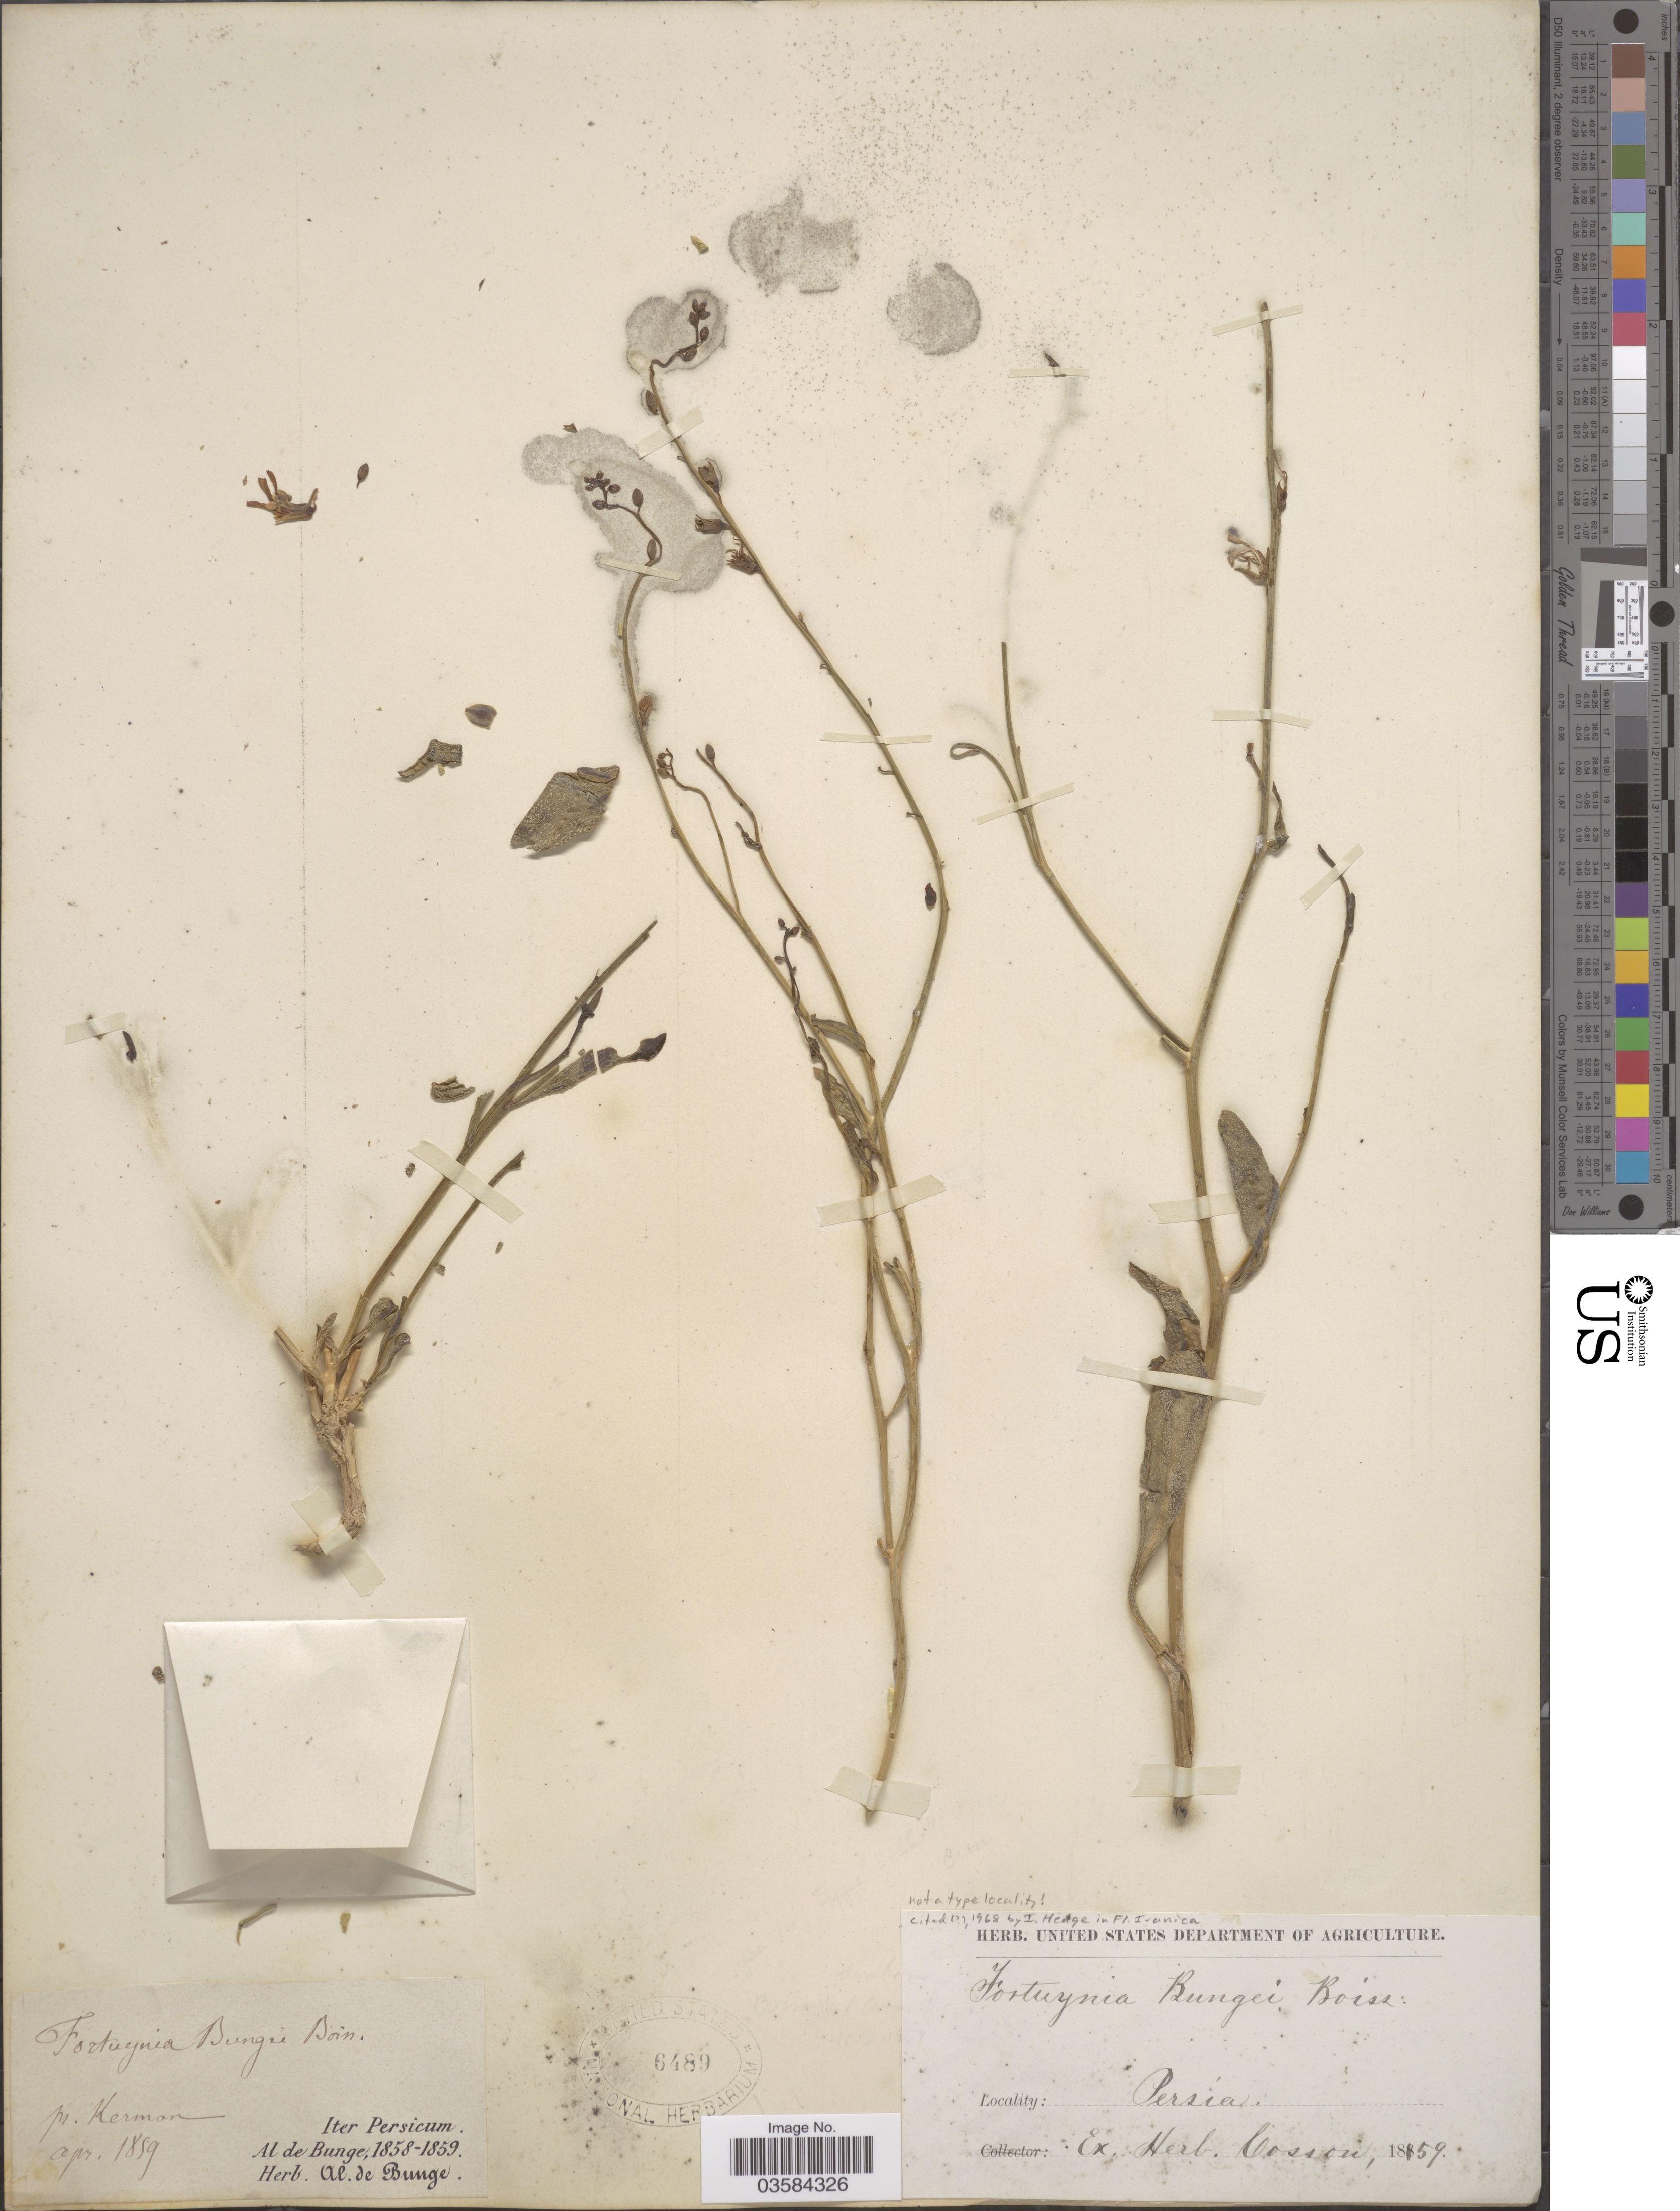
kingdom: Plantae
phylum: Tracheophyta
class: Magnoliopsida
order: Brassicales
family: Brassicaceae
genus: Fortuynia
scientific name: Fortuynia bungei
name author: Boiss.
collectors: A. de Bunge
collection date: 1859-04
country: Iran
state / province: Kerman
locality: Pr. Kerman. Iter Persicum. Persia.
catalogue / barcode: US 6489